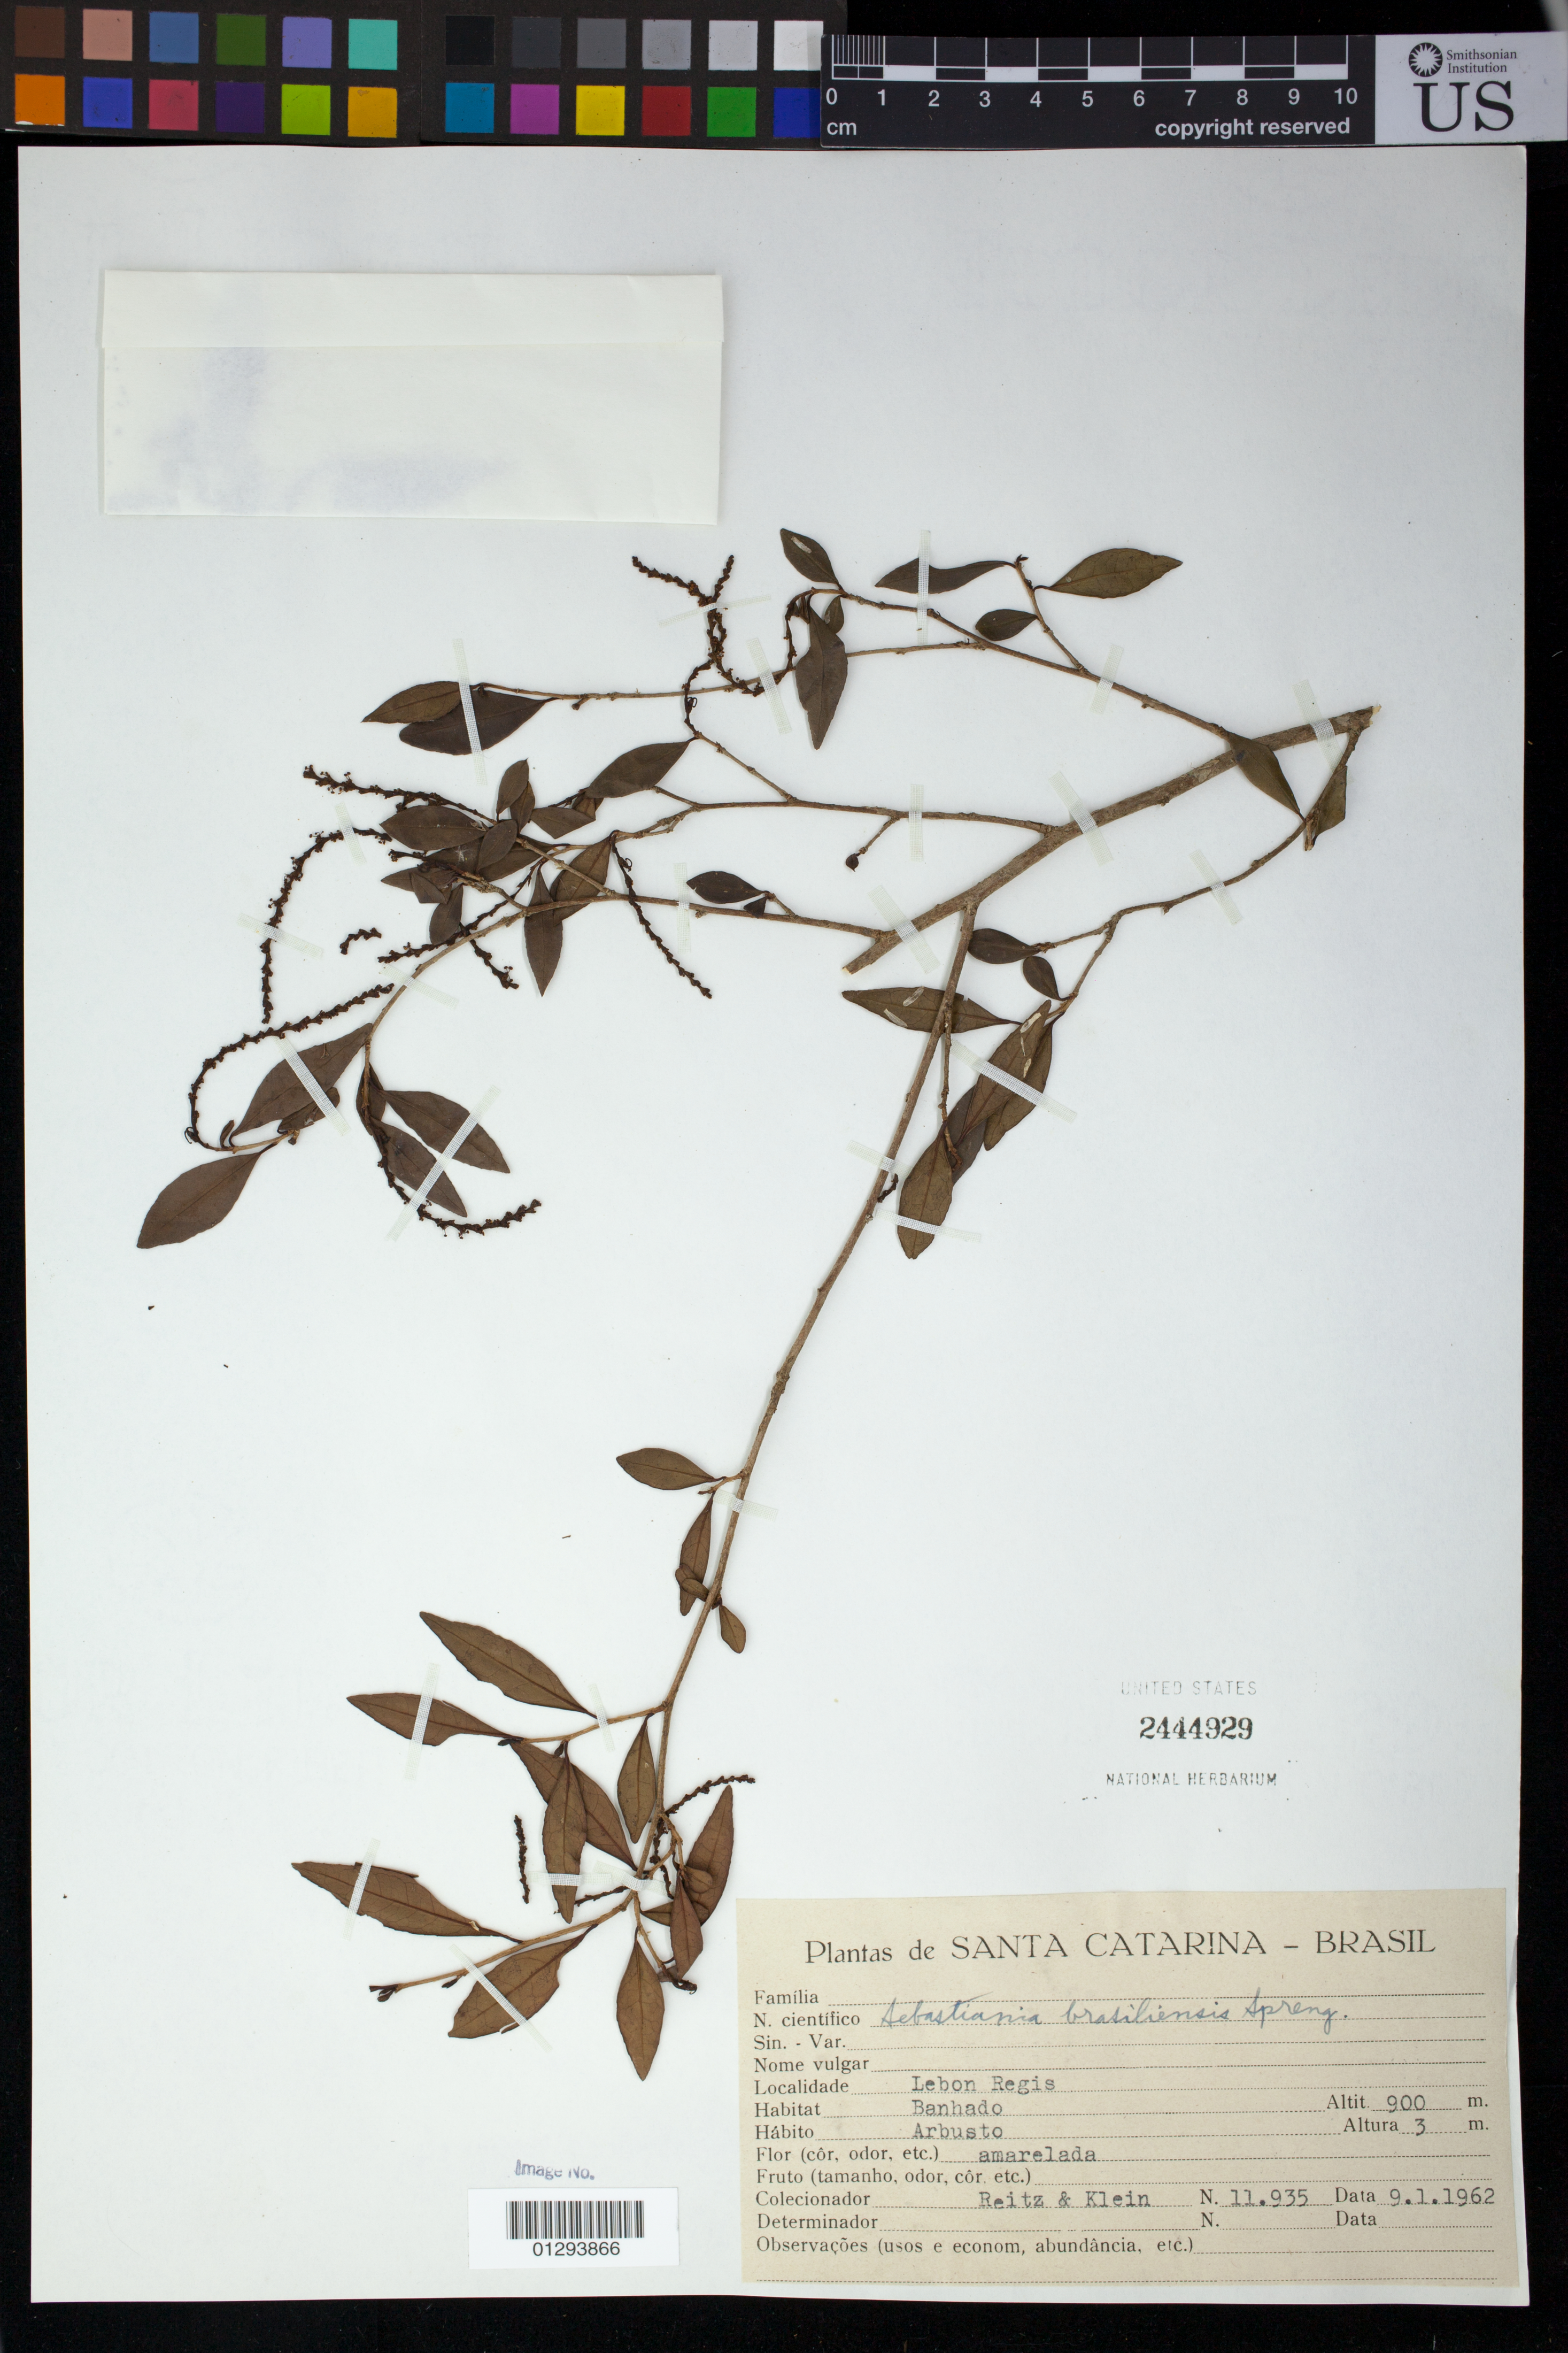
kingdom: Plantae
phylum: Tracheophyta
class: Magnoliopsida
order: Malpighiales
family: Euphorbiaceae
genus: Sebastiania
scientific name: Sebastiania brasiliensis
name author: Spreng.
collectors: R. Reitz & R. M. Klein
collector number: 11935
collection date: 1962-01-09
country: Brazil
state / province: Santa Catarina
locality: Lebon Regis, Banhado [Banhadao]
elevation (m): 900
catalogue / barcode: US 2444929